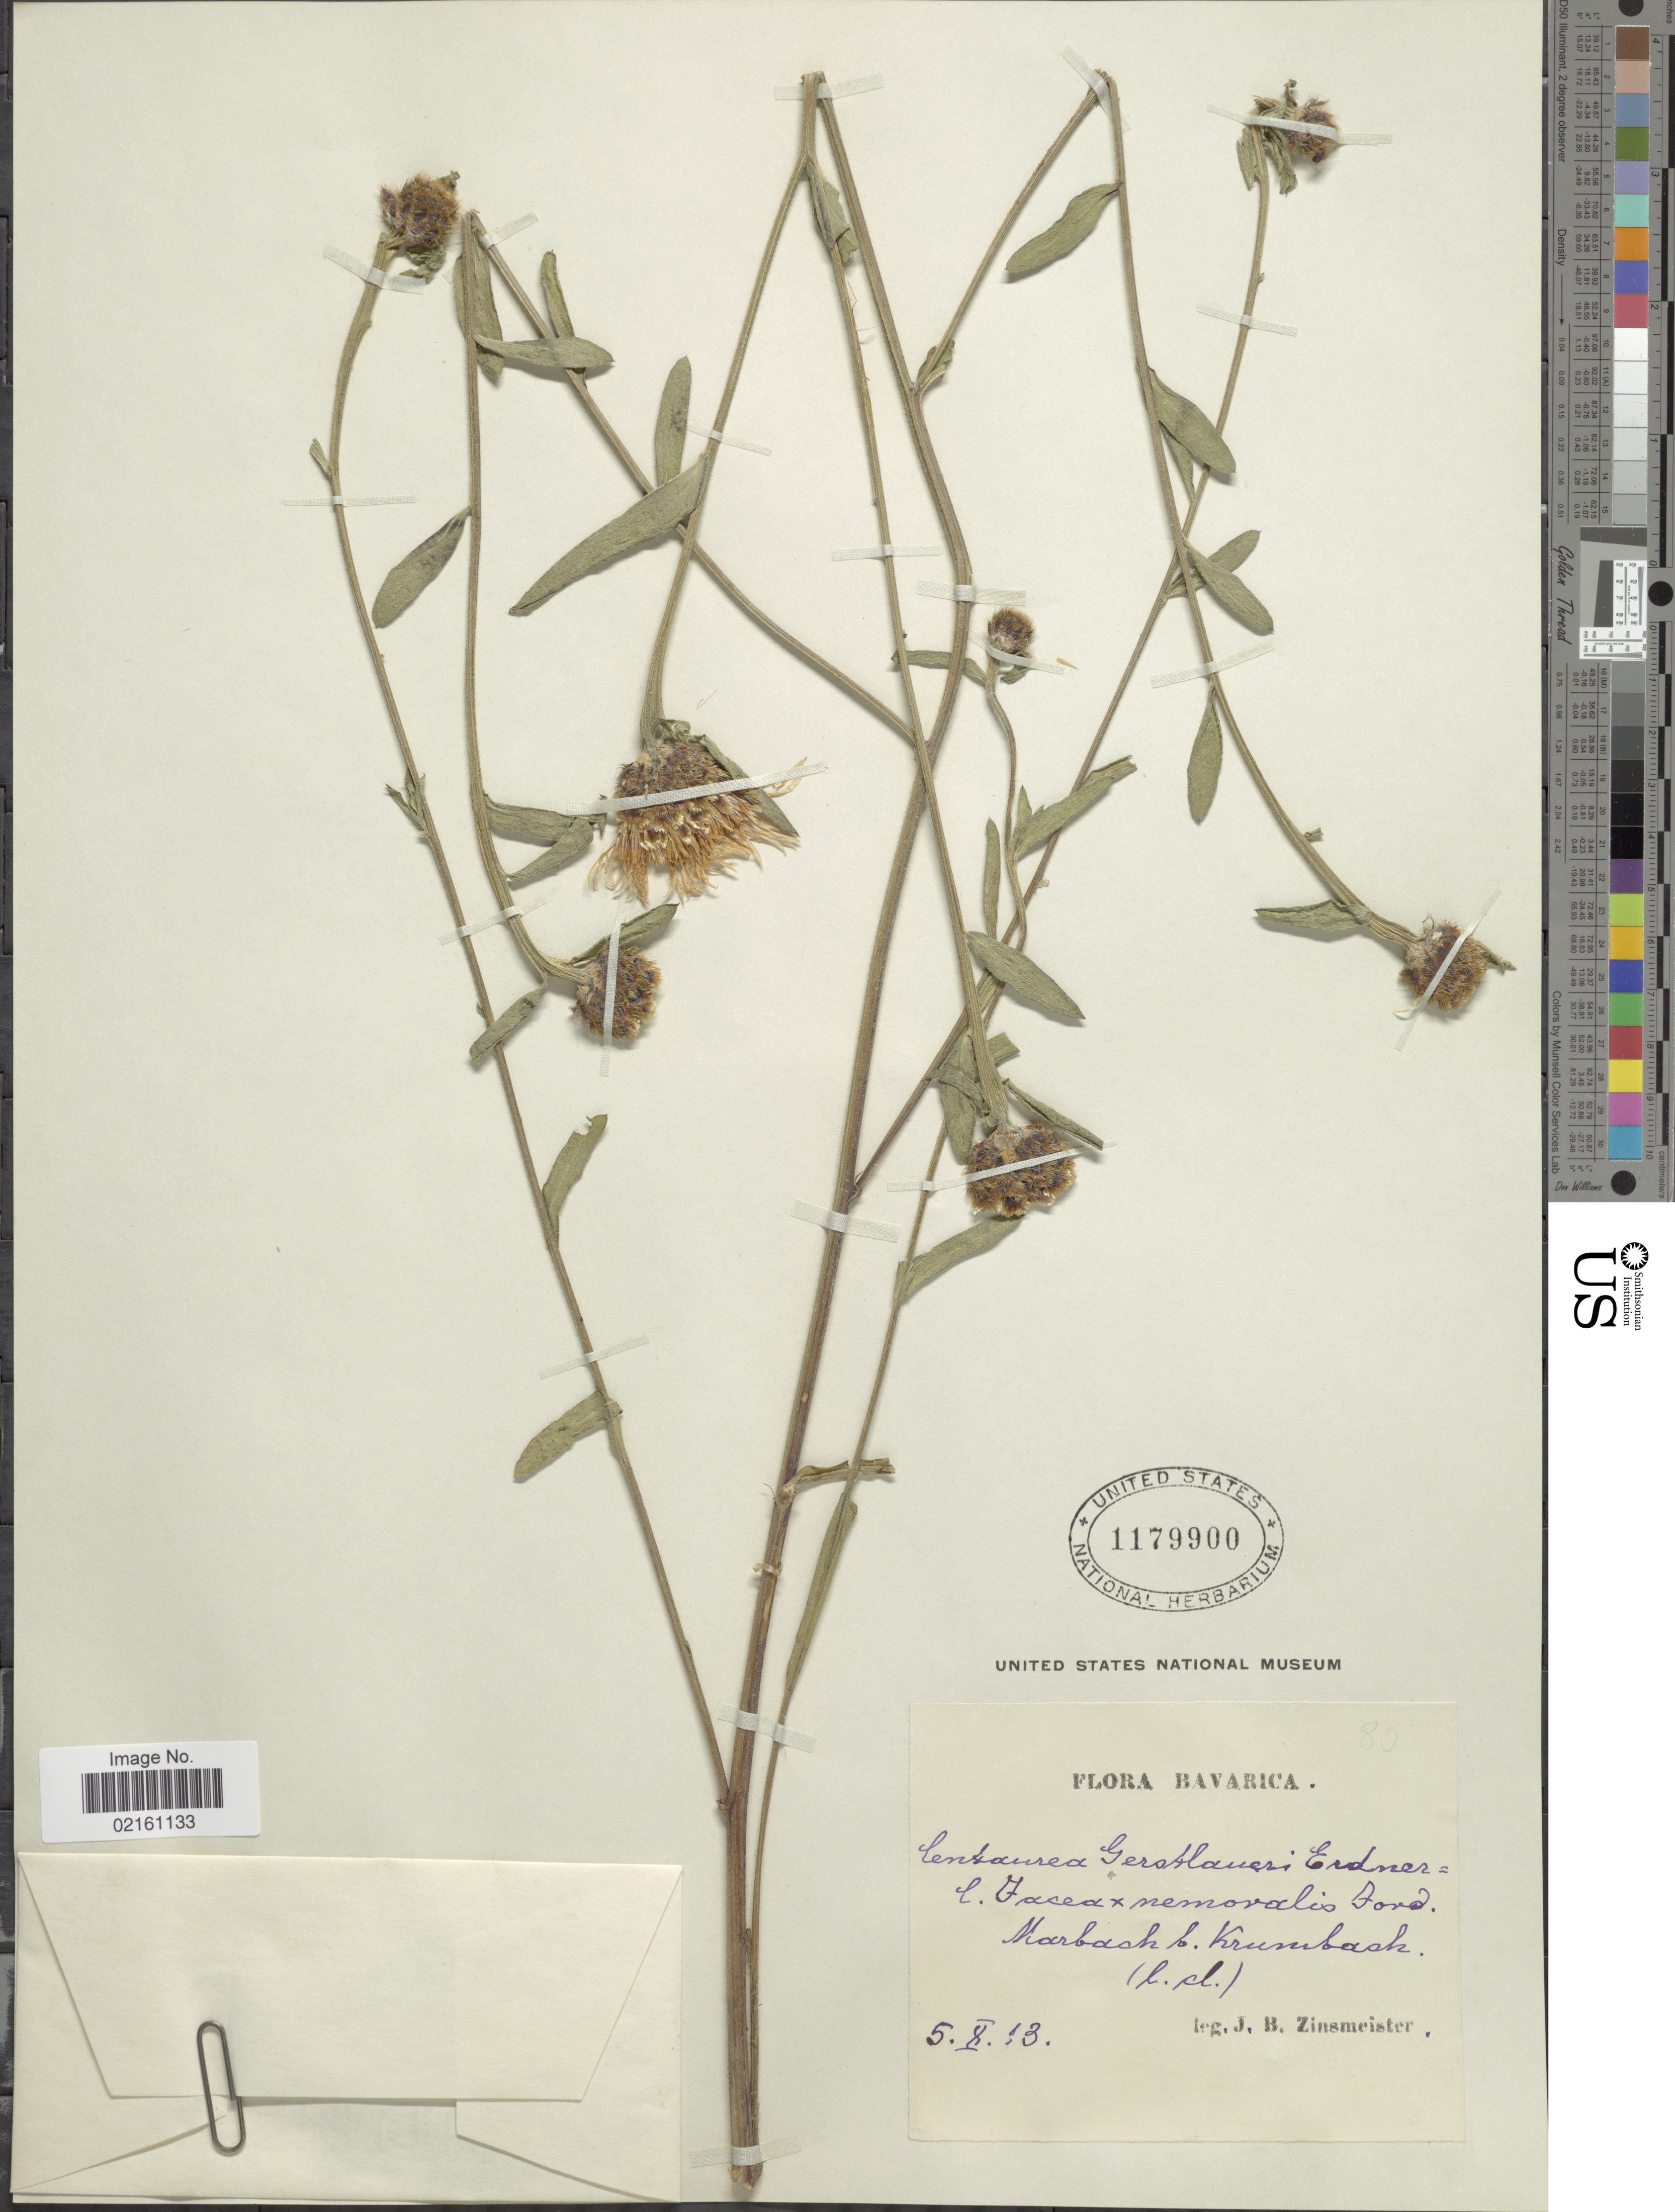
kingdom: Plantae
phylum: Tracheophyta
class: Magnoliopsida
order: Asterales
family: Asteraceae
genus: Centaurea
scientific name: Centaurea gerstlaueri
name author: Erdner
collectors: J. Zinsmeister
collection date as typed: Transcribed d/m/y: 5/8/13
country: Germany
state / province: Bayern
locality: Bavarica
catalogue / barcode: US 1179900